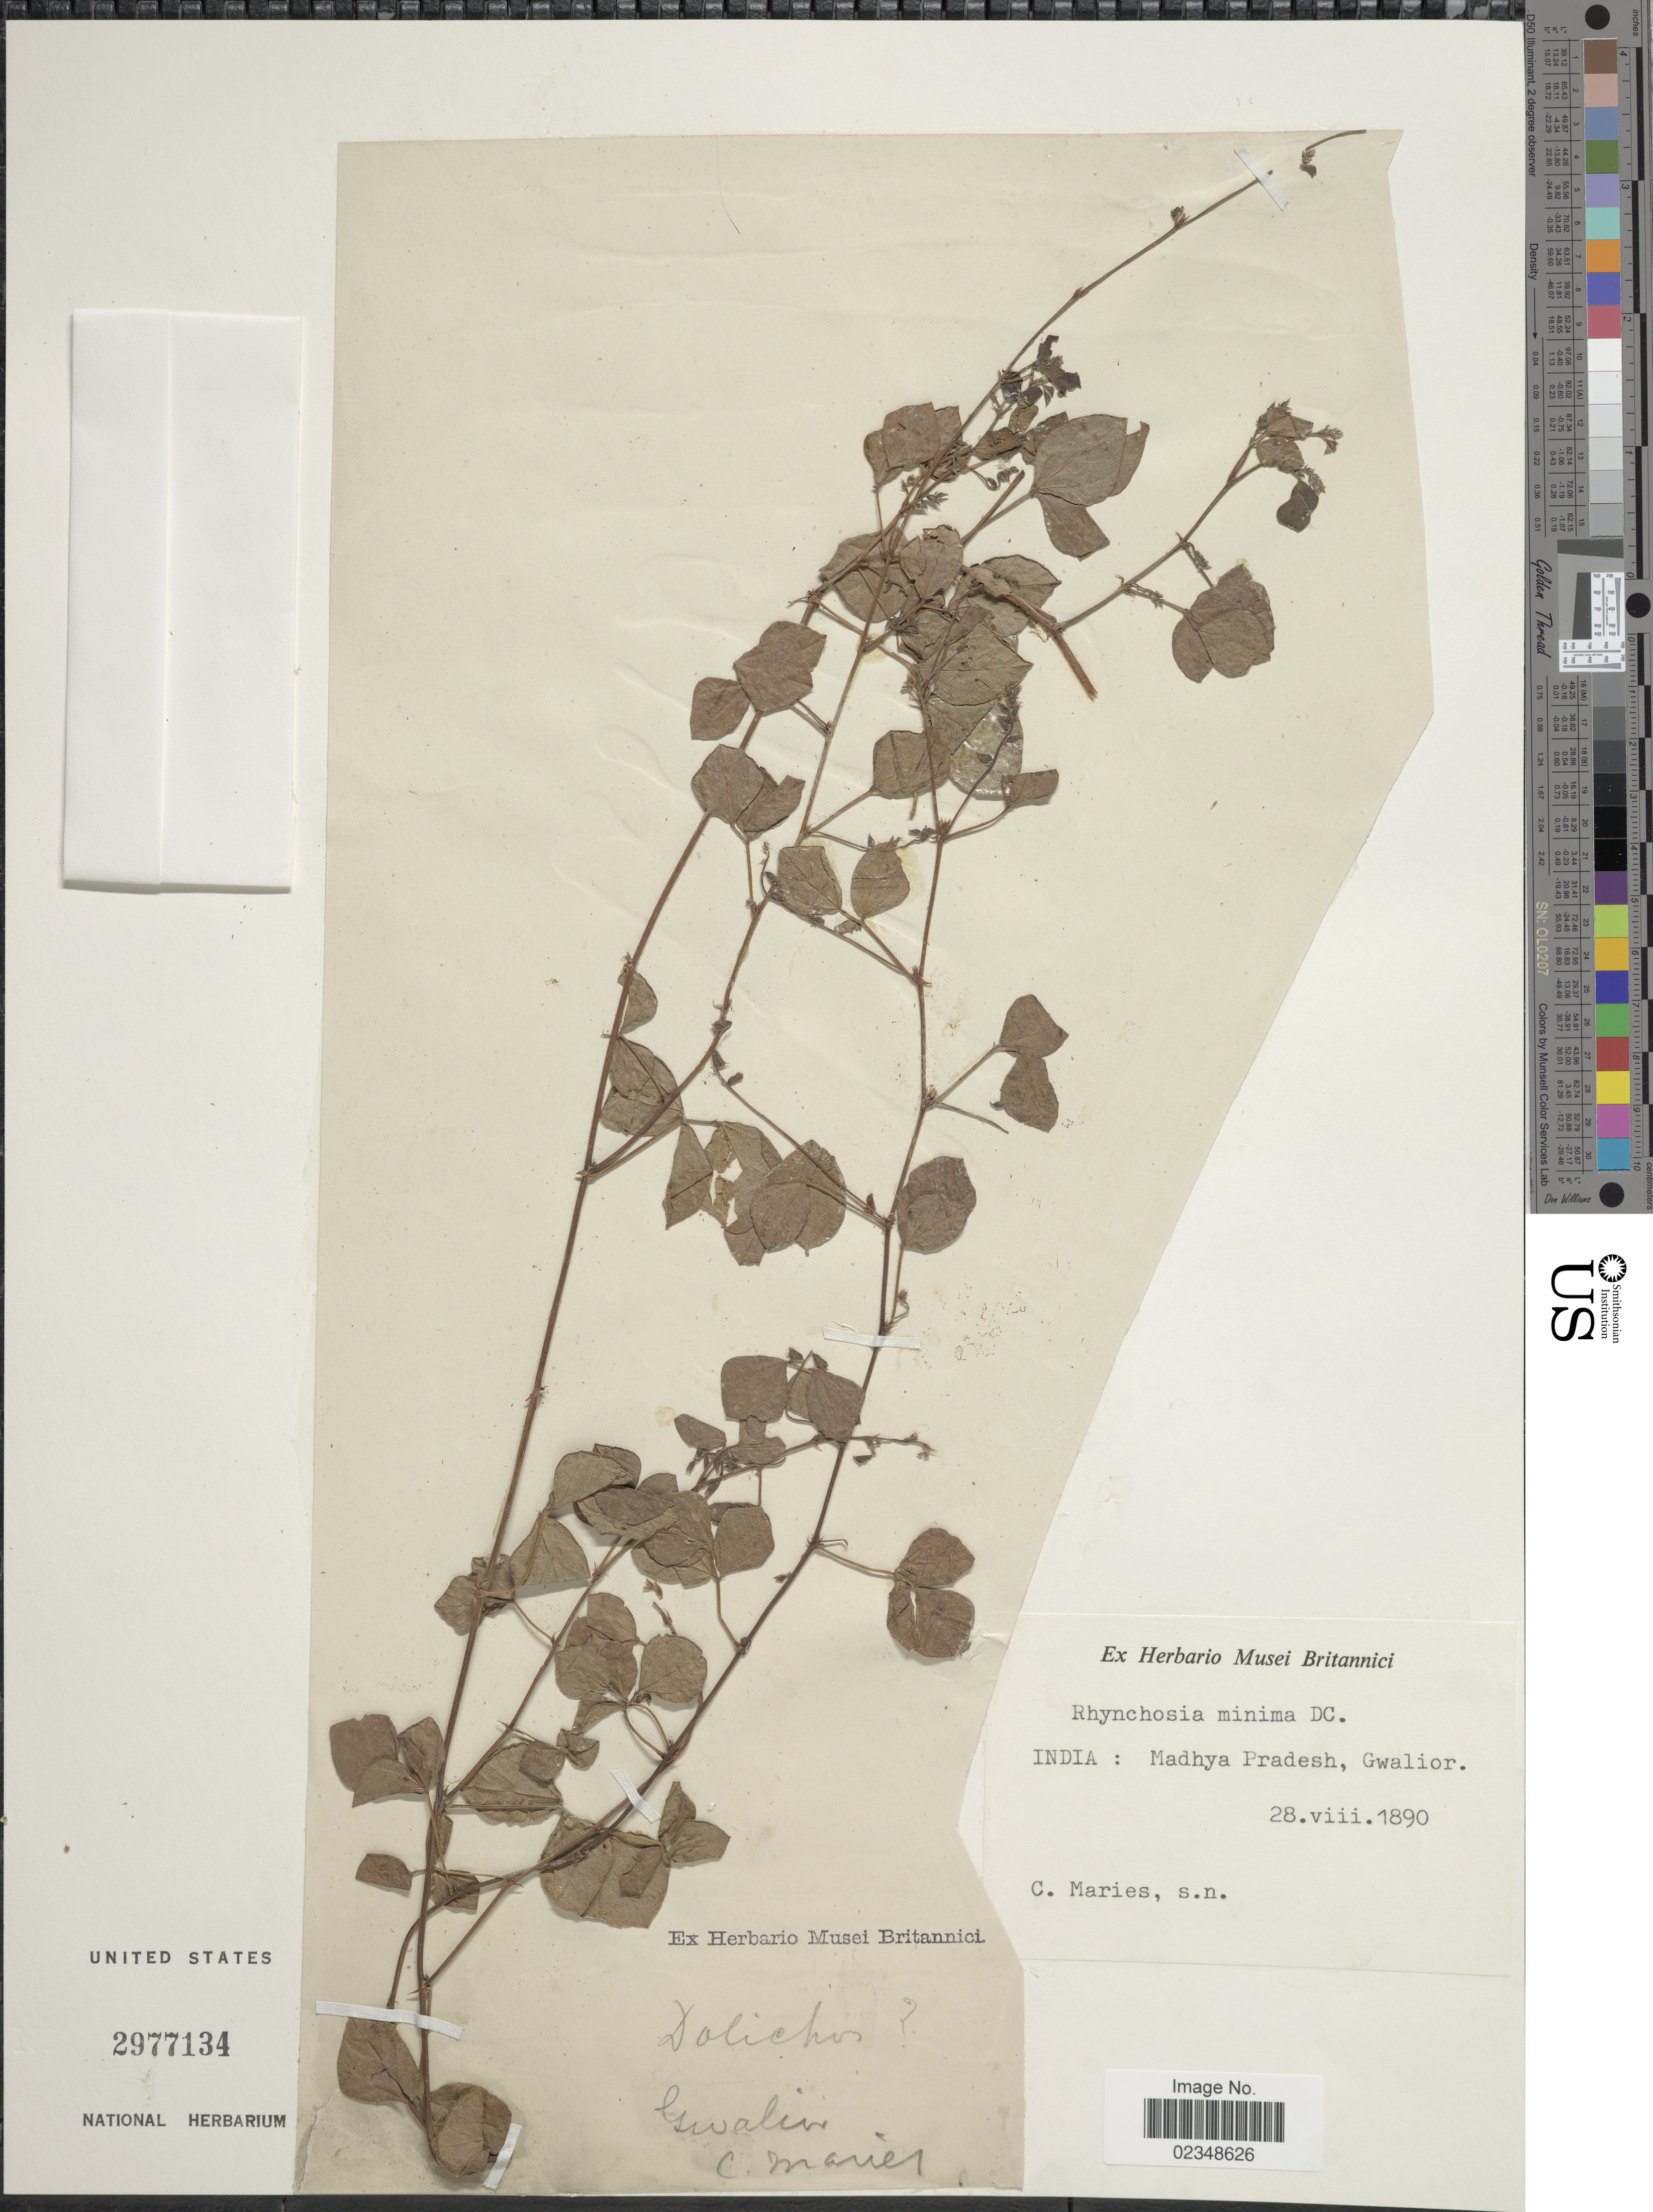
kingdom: Plantae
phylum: Tracheophyta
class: Magnoliopsida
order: Fabales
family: Fabaceae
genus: Rhynchosia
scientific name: Rhynchosia minima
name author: (L.) DC.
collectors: C. Maries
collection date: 1890-08-28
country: India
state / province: Madhya Pradesh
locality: Gwalior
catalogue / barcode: US 2977134